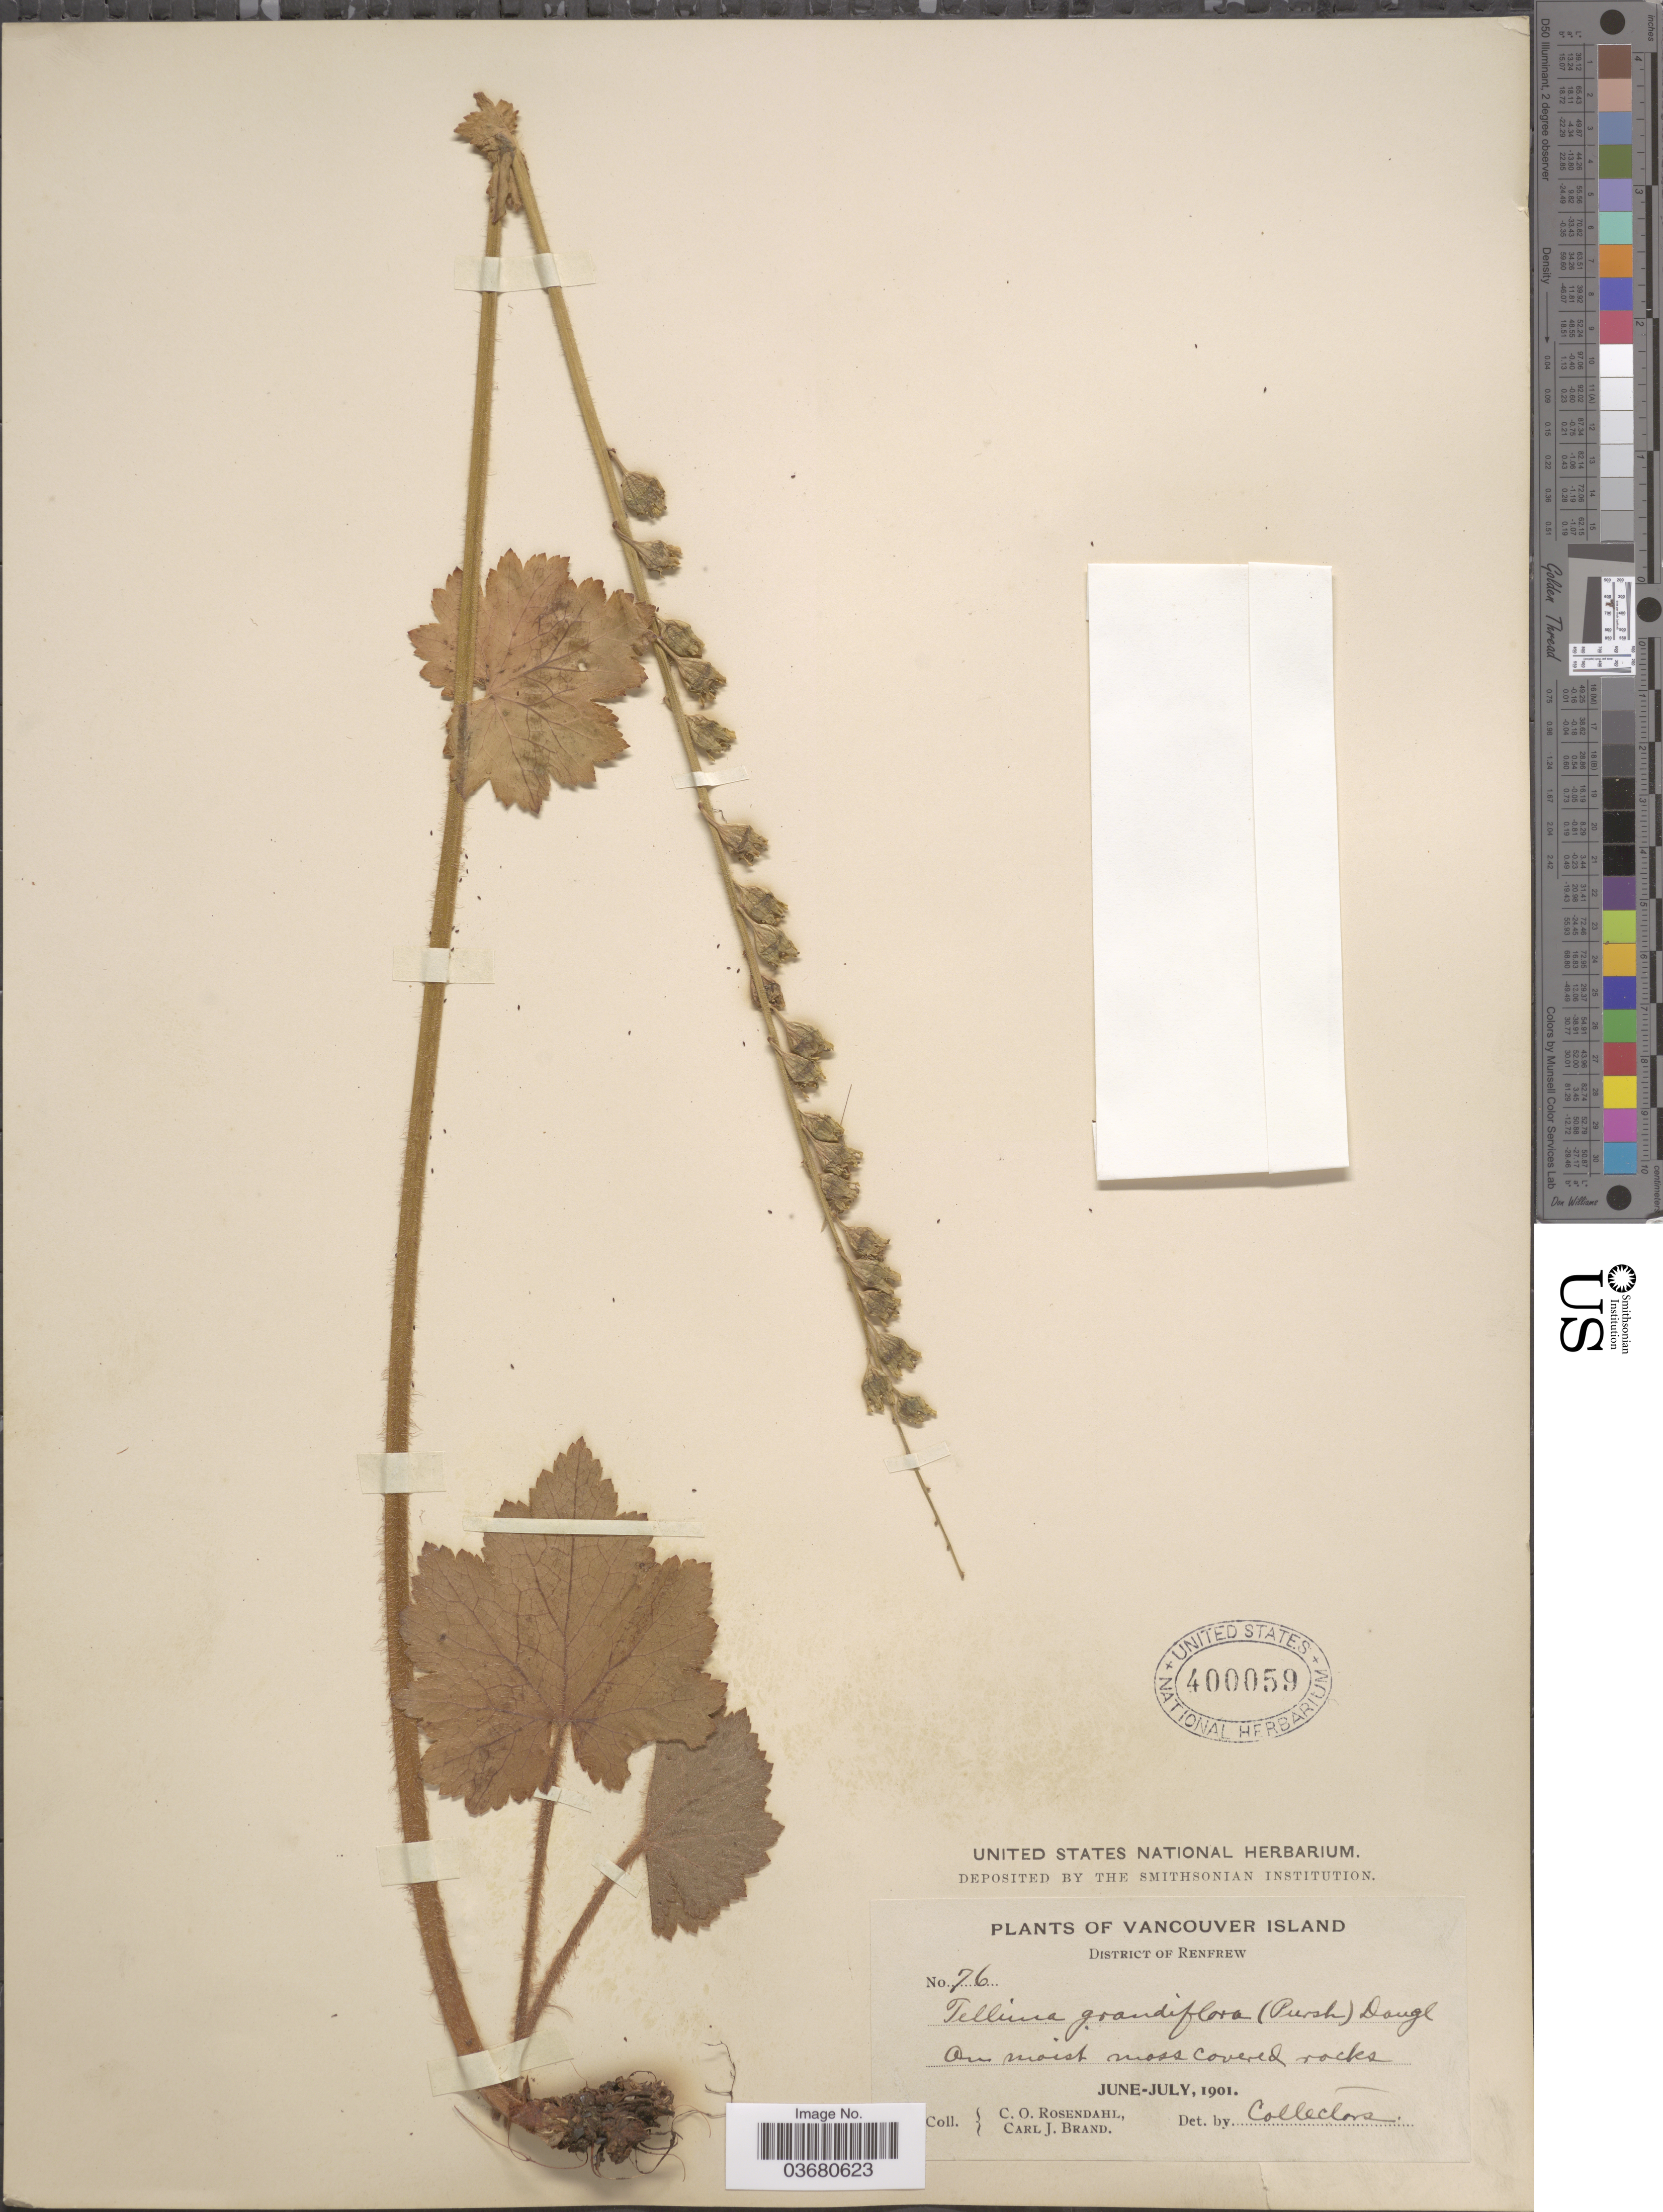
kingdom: Plantae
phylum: Tracheophyta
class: Magnoliopsida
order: Saxifragales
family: Saxifragaceae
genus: Tellima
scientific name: Tellima grandiflora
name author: (Pursh) Douglas ex Lindl.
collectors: C. O. Rosendahl & C. J. Brand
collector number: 76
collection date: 1901-06/1901-07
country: Canada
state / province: British Columbia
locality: Vancouver Island. District of Renfrew.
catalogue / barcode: US 400059